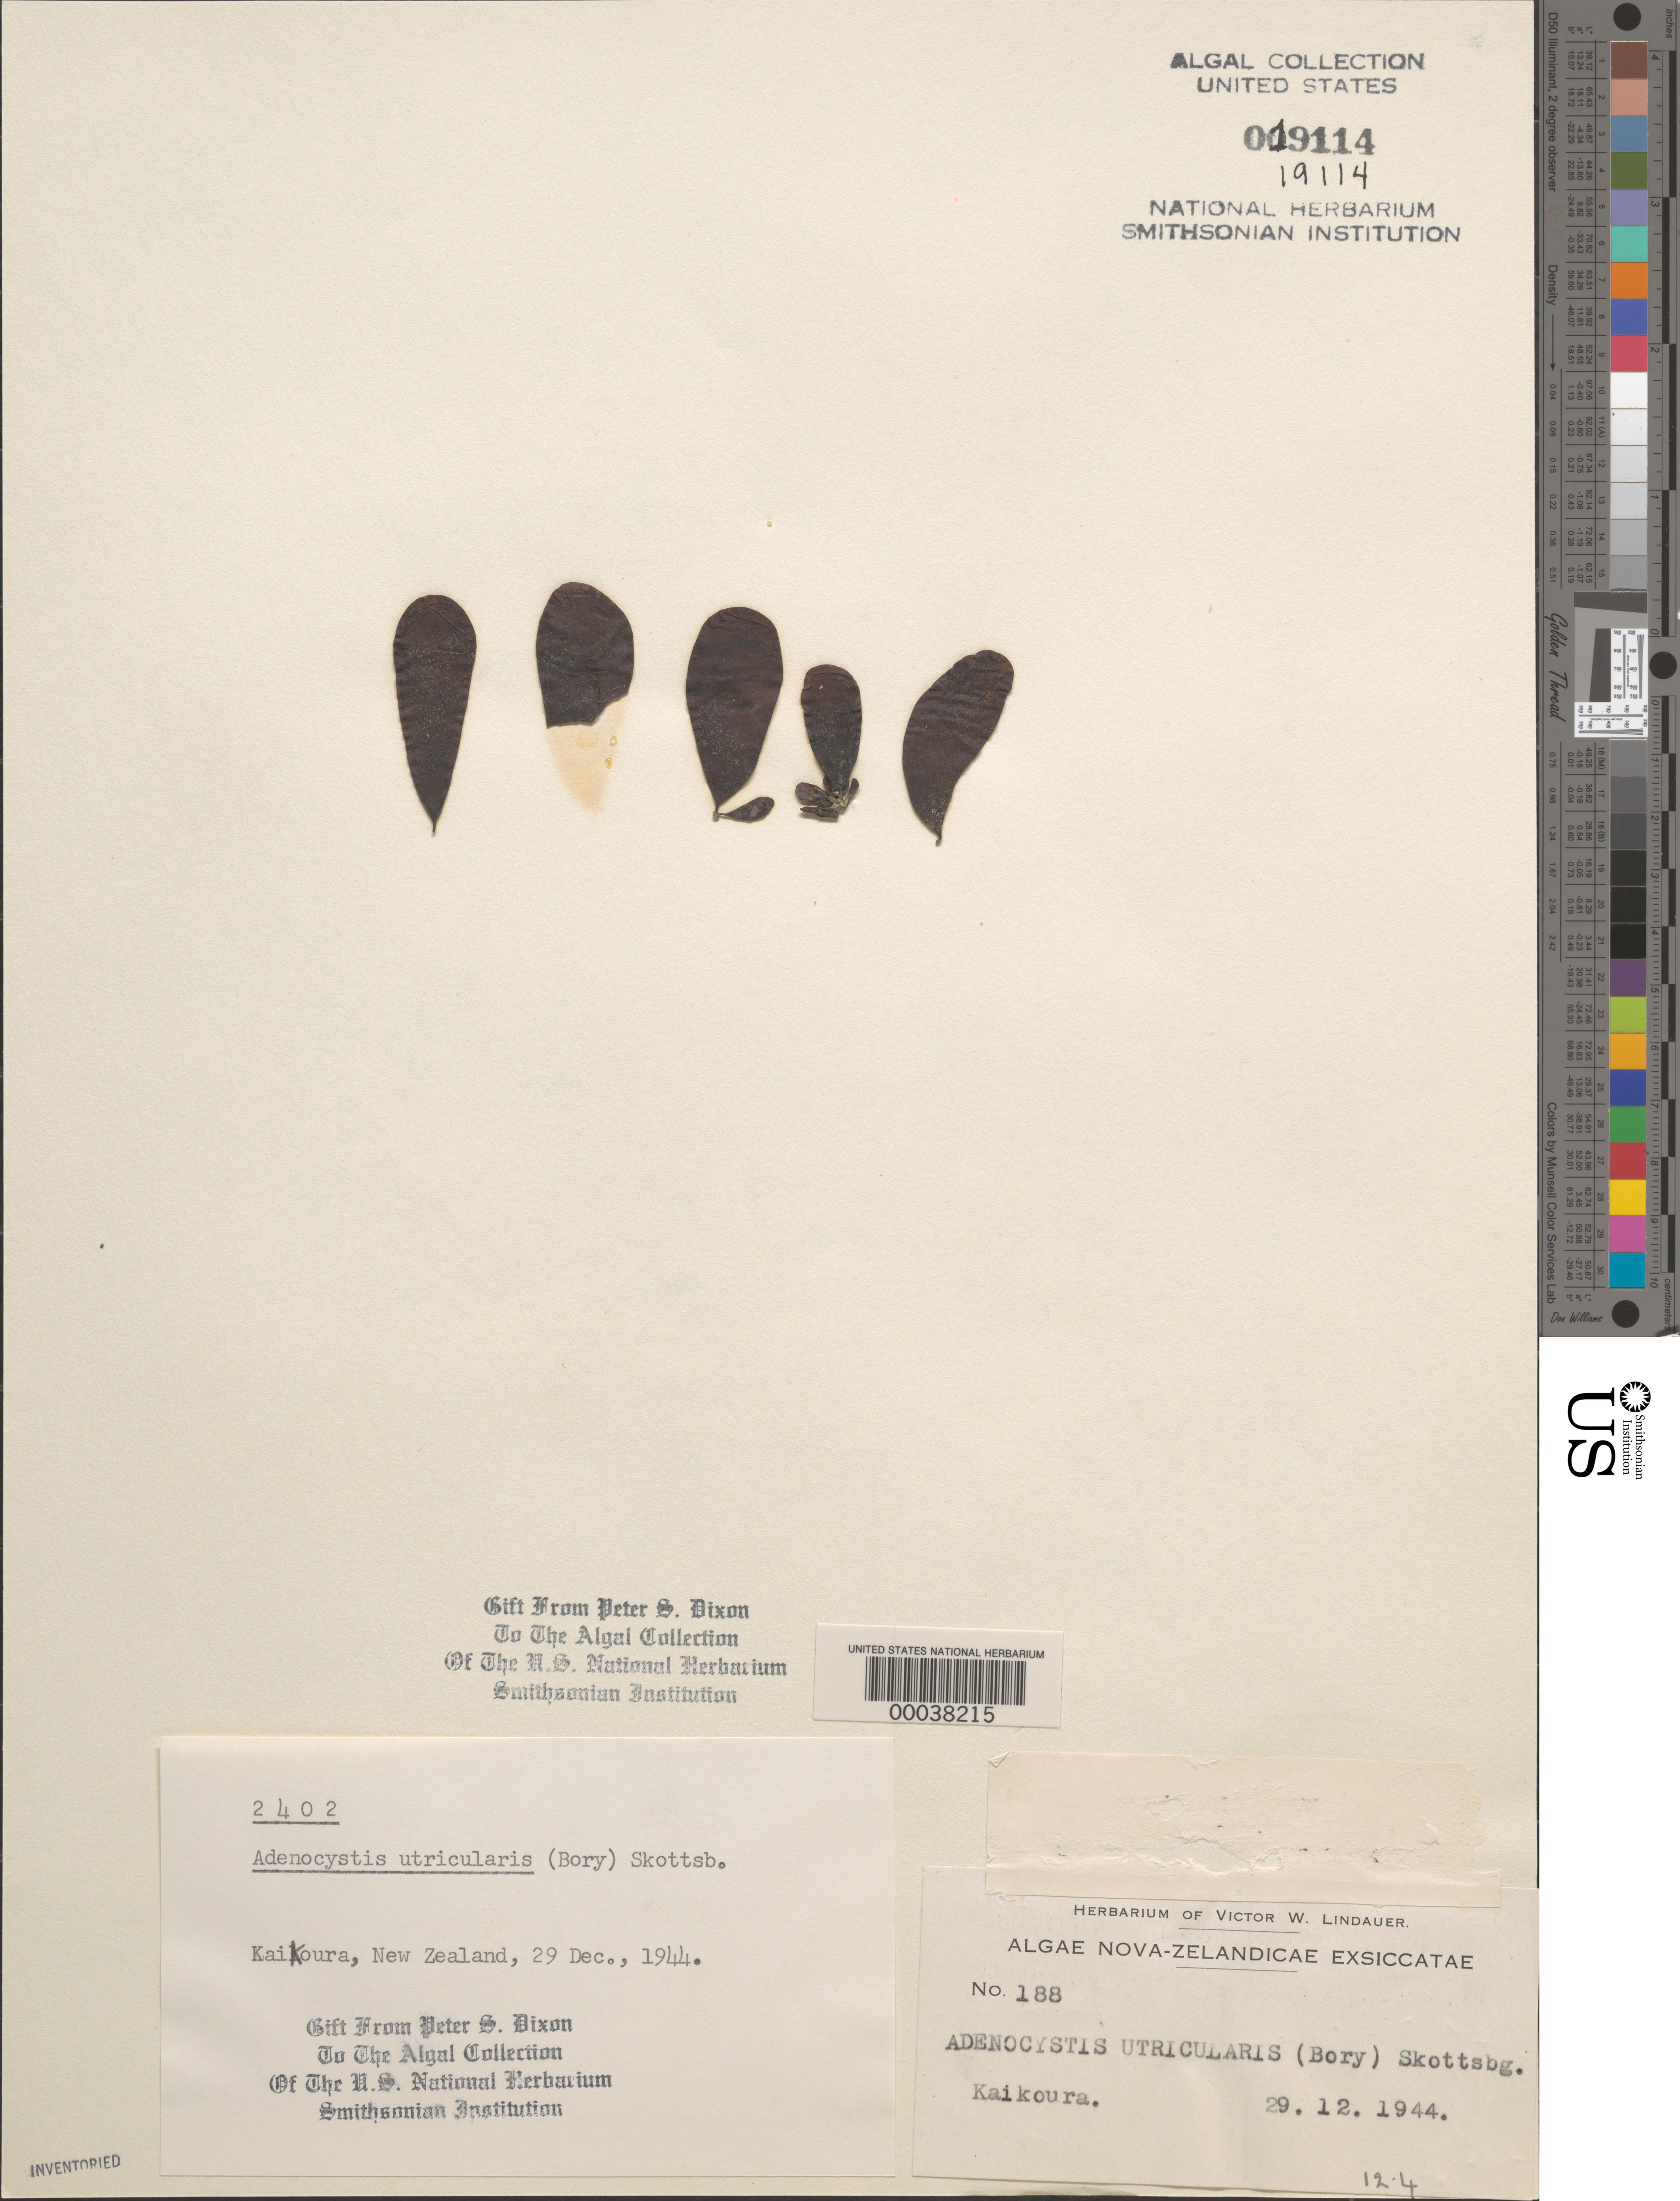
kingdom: Chromista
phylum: Ochrophyta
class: Phaeophyceae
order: Ectocarpales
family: Adenocystaceae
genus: Adenocystis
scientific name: Adenocystis utricularis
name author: (Bory) Skottsberg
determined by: Dixon, P. S.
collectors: V. Lindauer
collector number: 188 & PSD 2402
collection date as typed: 29 Dec 1944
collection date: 1944-12-29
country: New Zealand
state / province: Canterbury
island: South Island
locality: Kaikoura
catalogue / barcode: US 19114